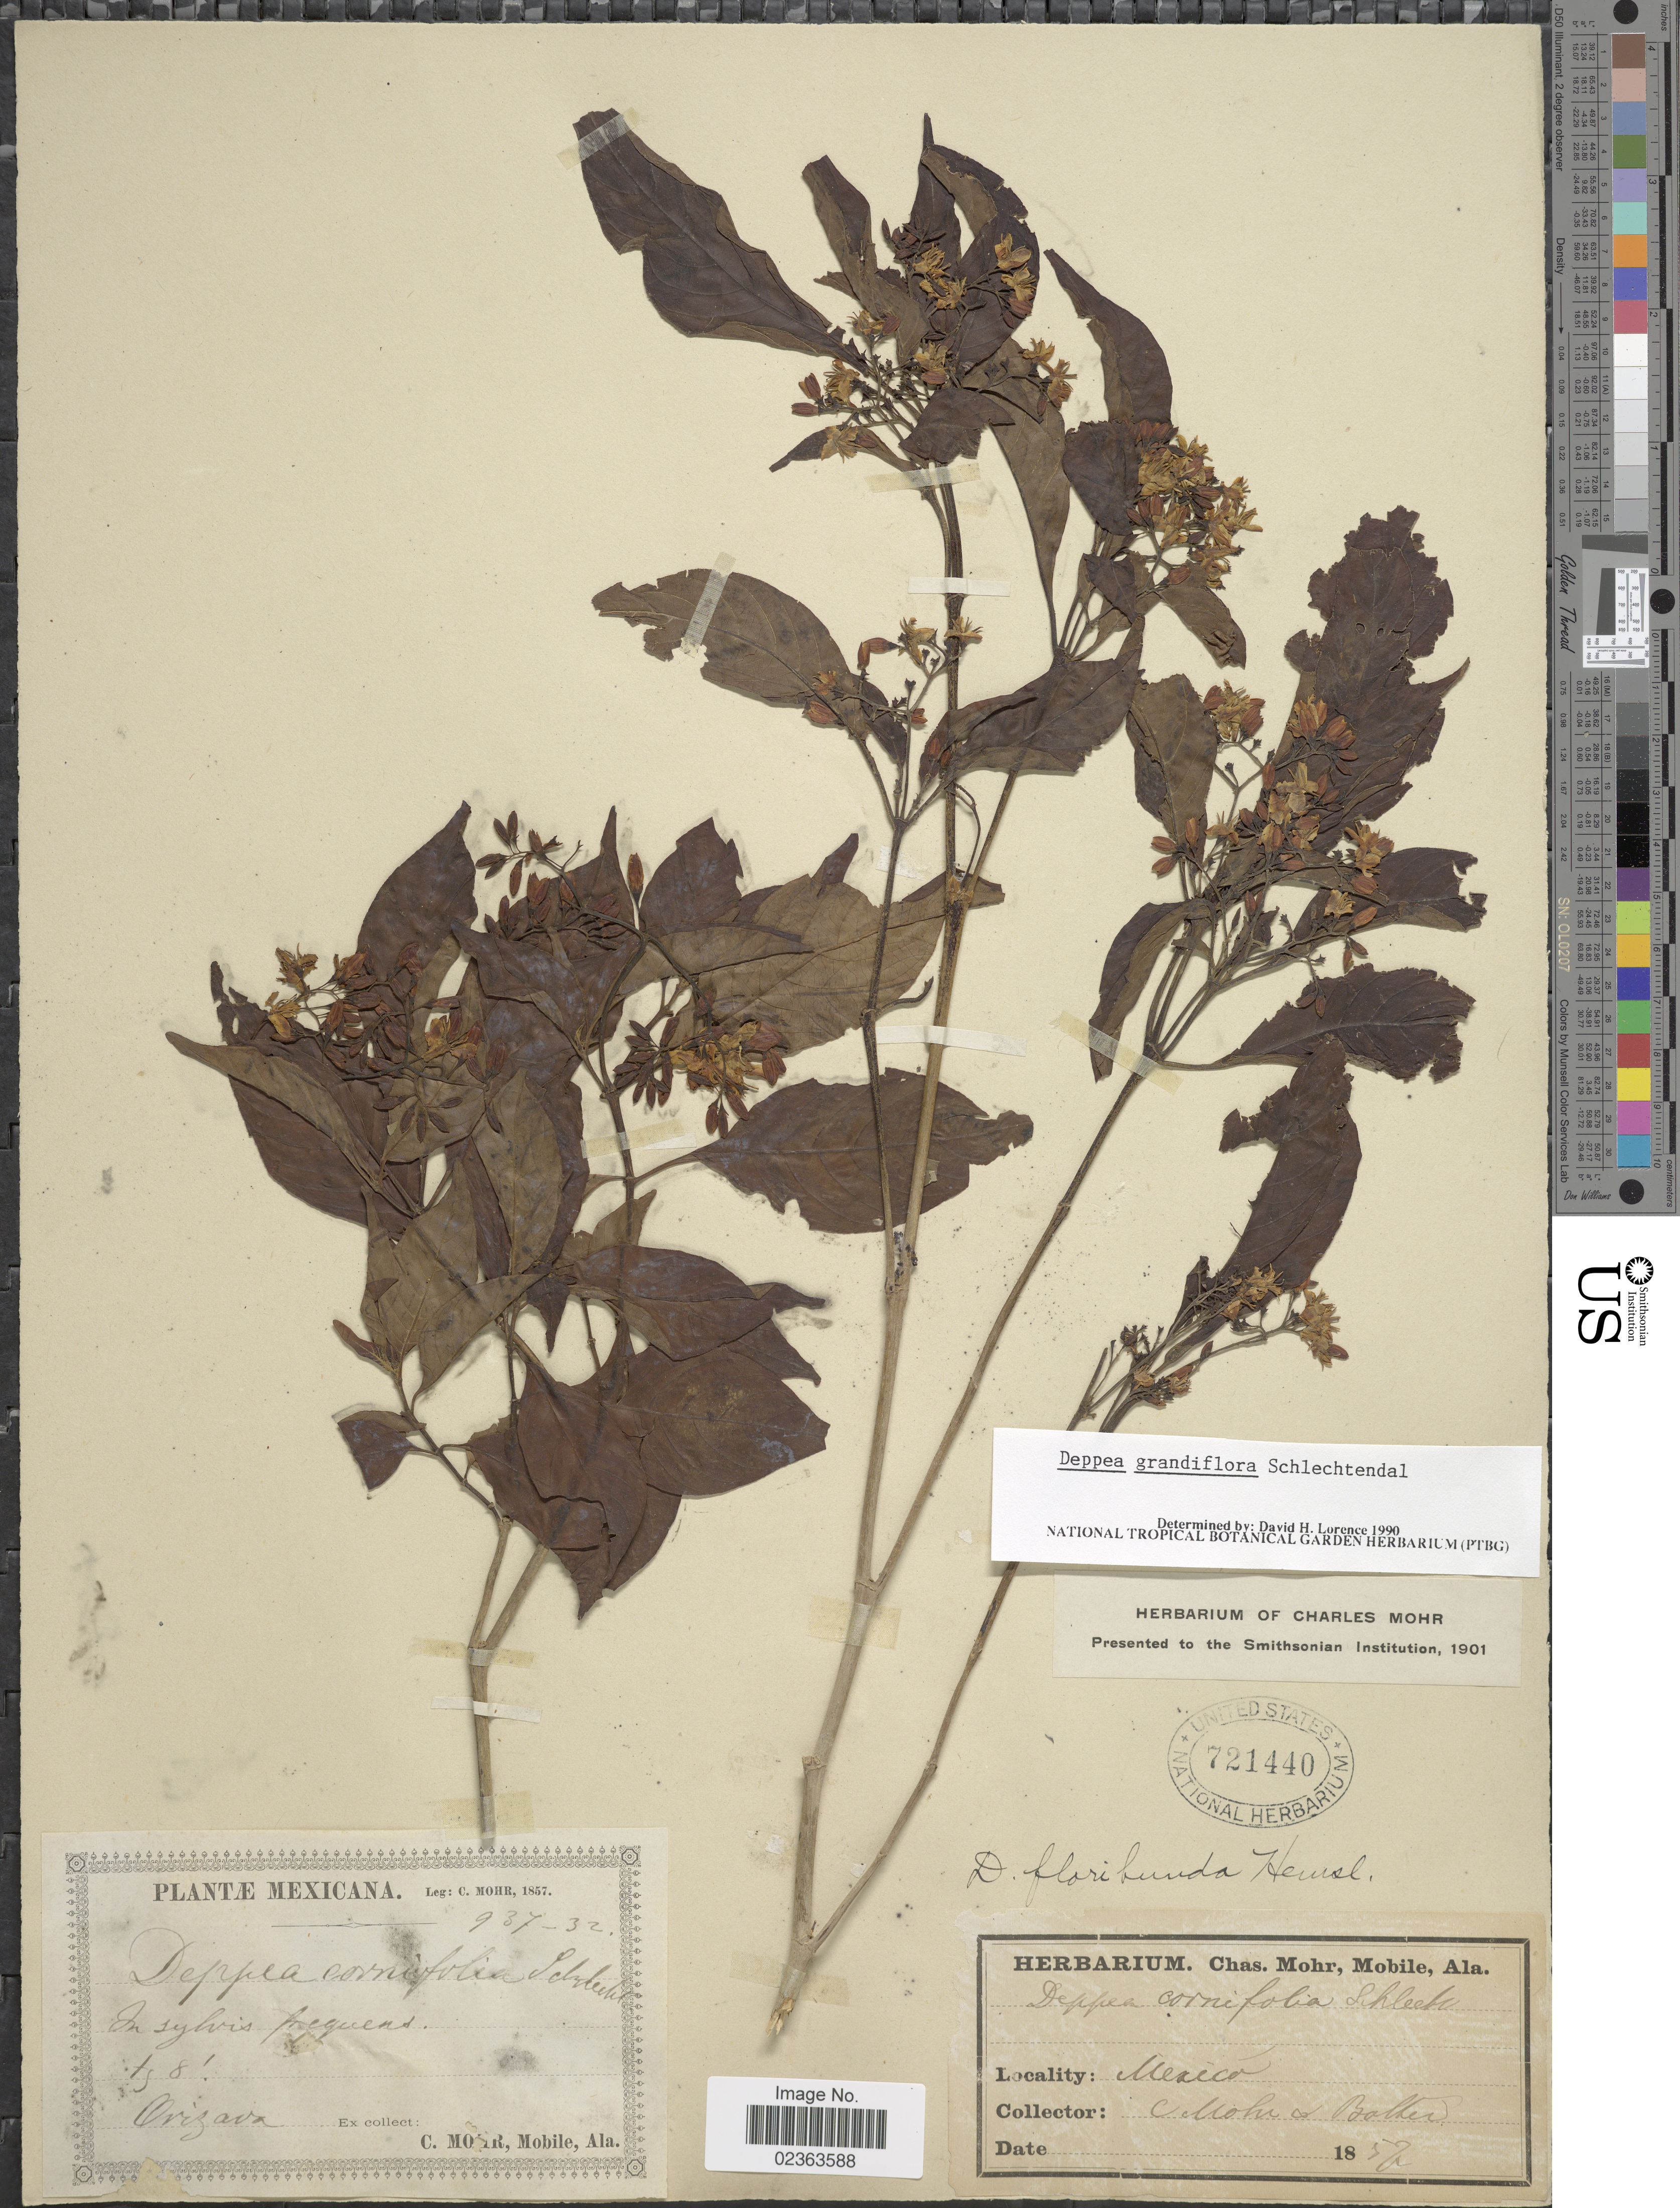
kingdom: Plantae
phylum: Tracheophyta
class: Magnoliopsida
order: Gentianales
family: Rubiaceae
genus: Deppea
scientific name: Deppea grandiflora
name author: Schltdl.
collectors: C. T. Mohr & -. Botteri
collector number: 937-32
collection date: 1857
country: Mexico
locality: In sylvis frequens, Orizava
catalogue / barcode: US 721440